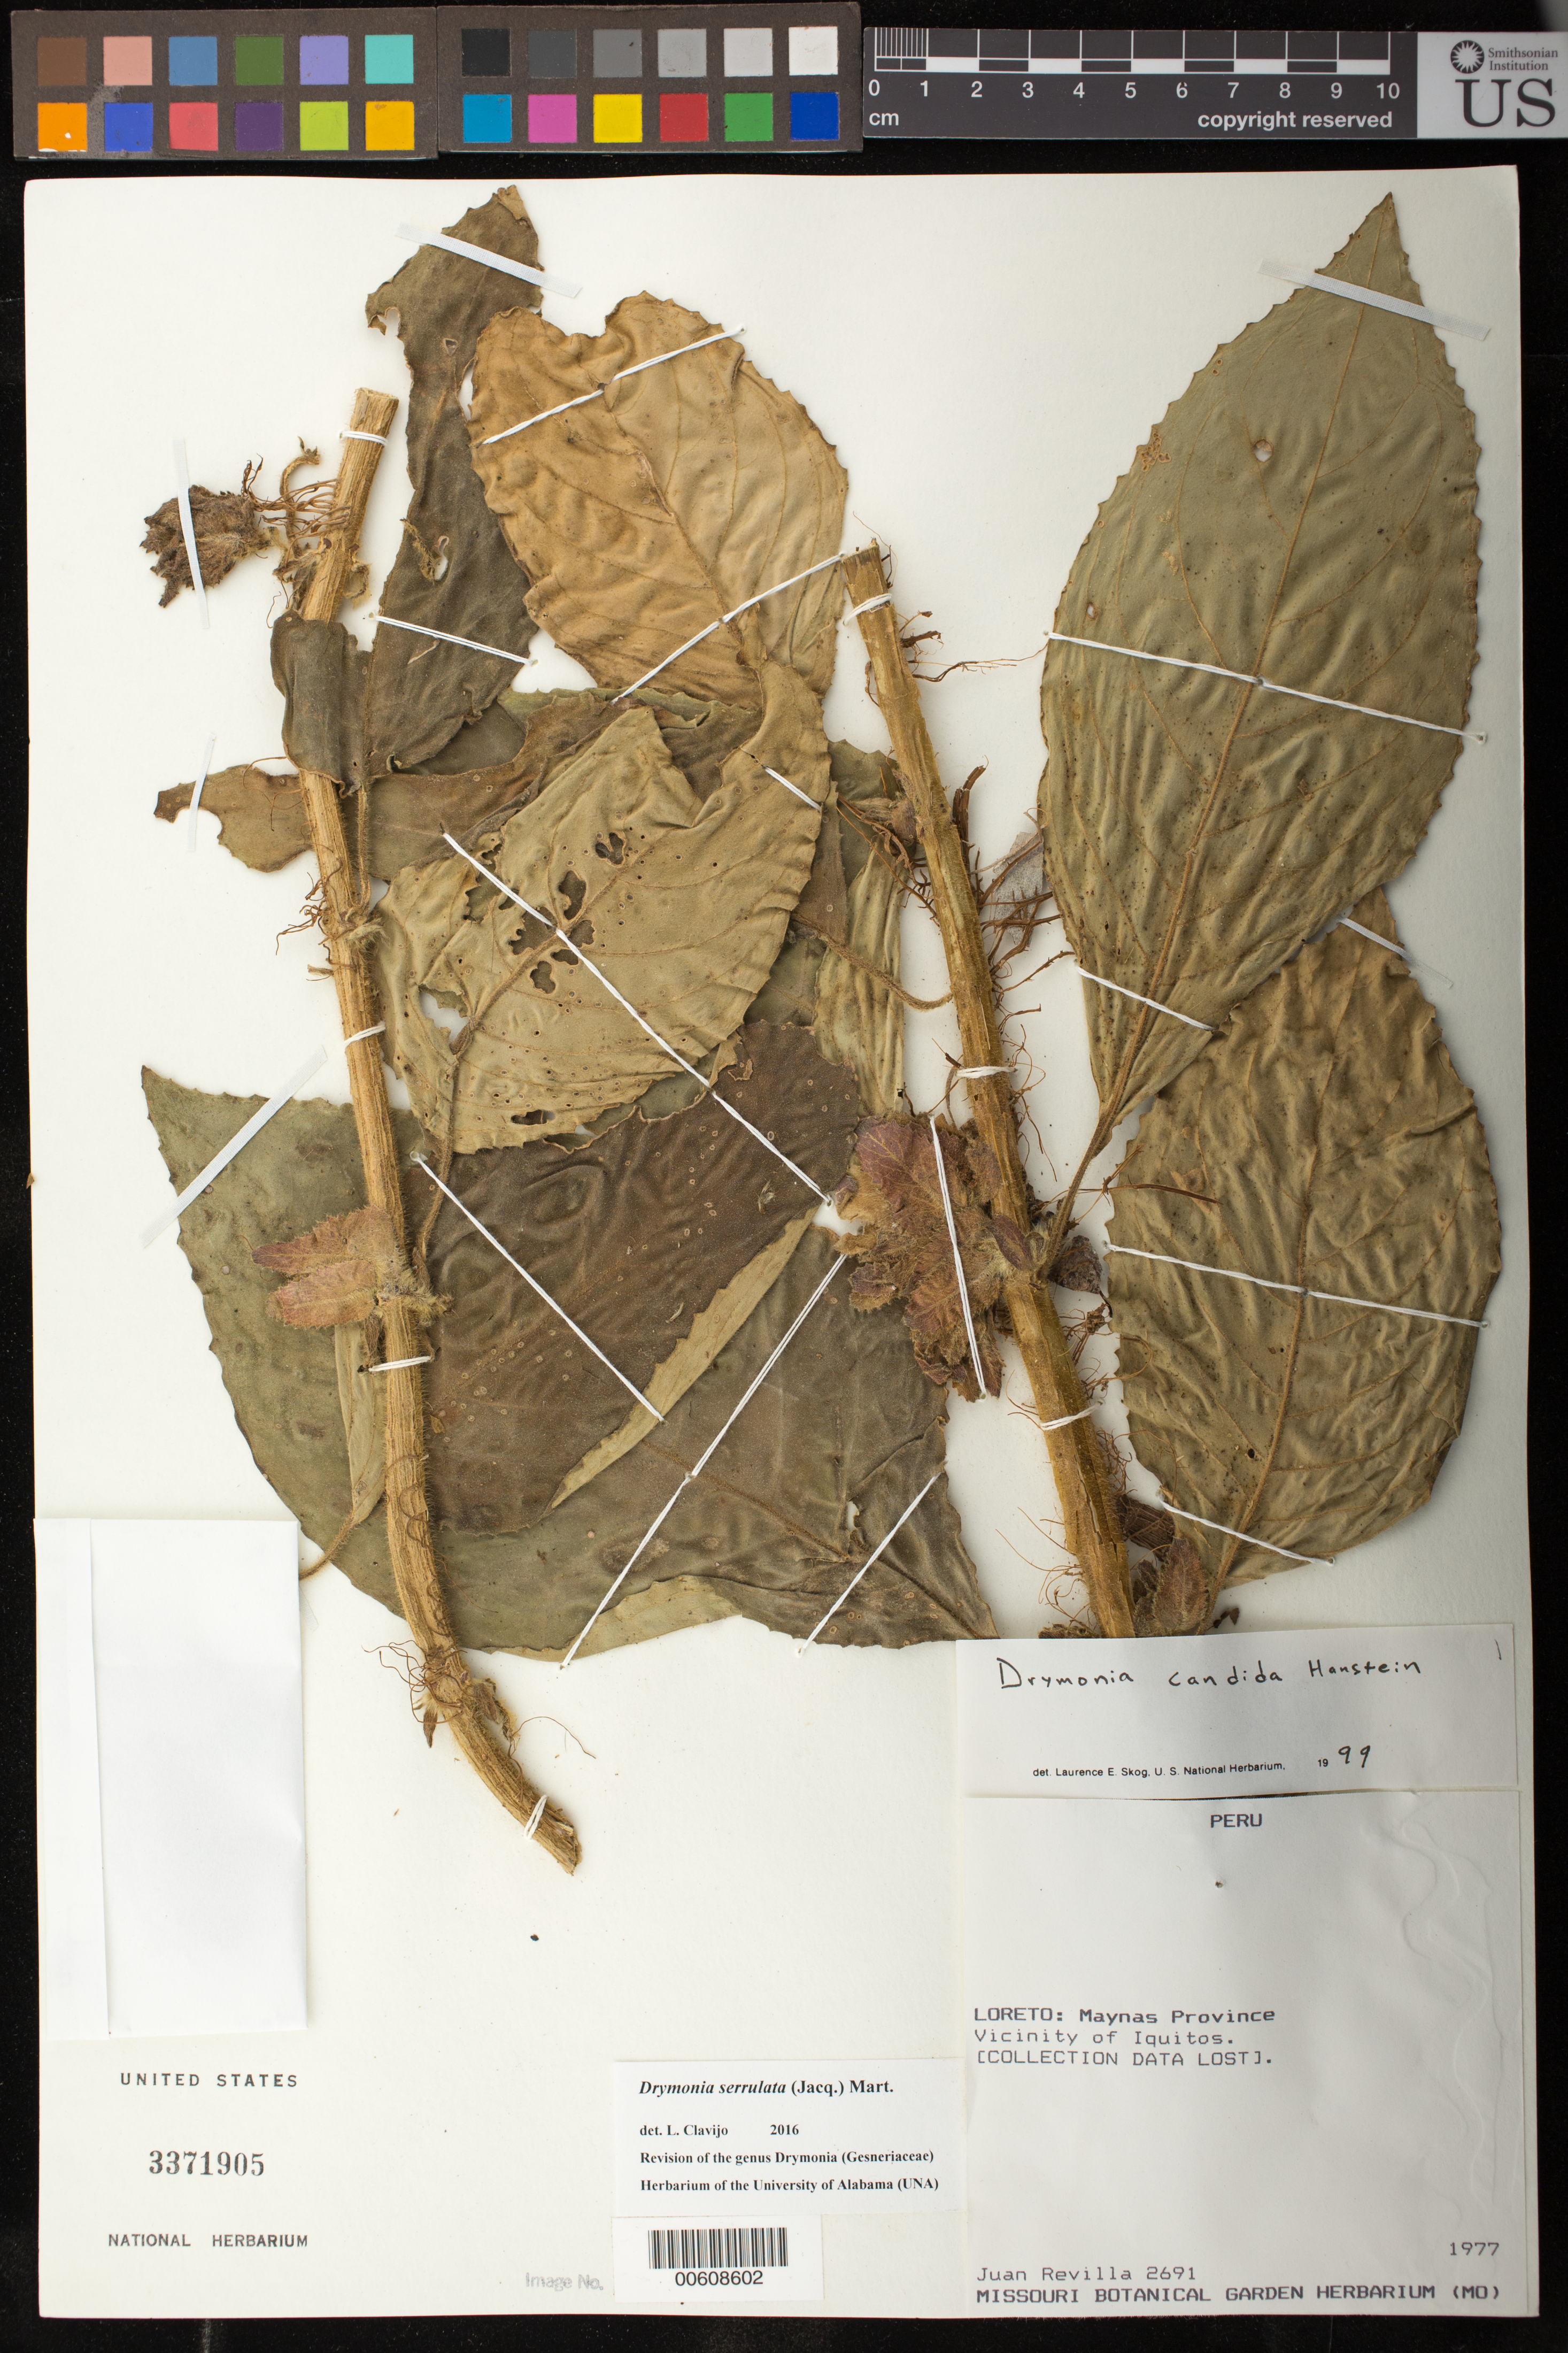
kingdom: Plantae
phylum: Tracheophyta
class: Magnoliopsida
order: Lamiales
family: Gesneriaceae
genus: Drymonia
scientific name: Drymonia serrulata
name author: (Jacq.) Mart.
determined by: Clavijo, L.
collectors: J. Revilla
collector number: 2691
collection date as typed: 1977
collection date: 1977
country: Peru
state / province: Loreto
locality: Prov. Maynas; vicinity of Iquitos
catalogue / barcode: US 3371905